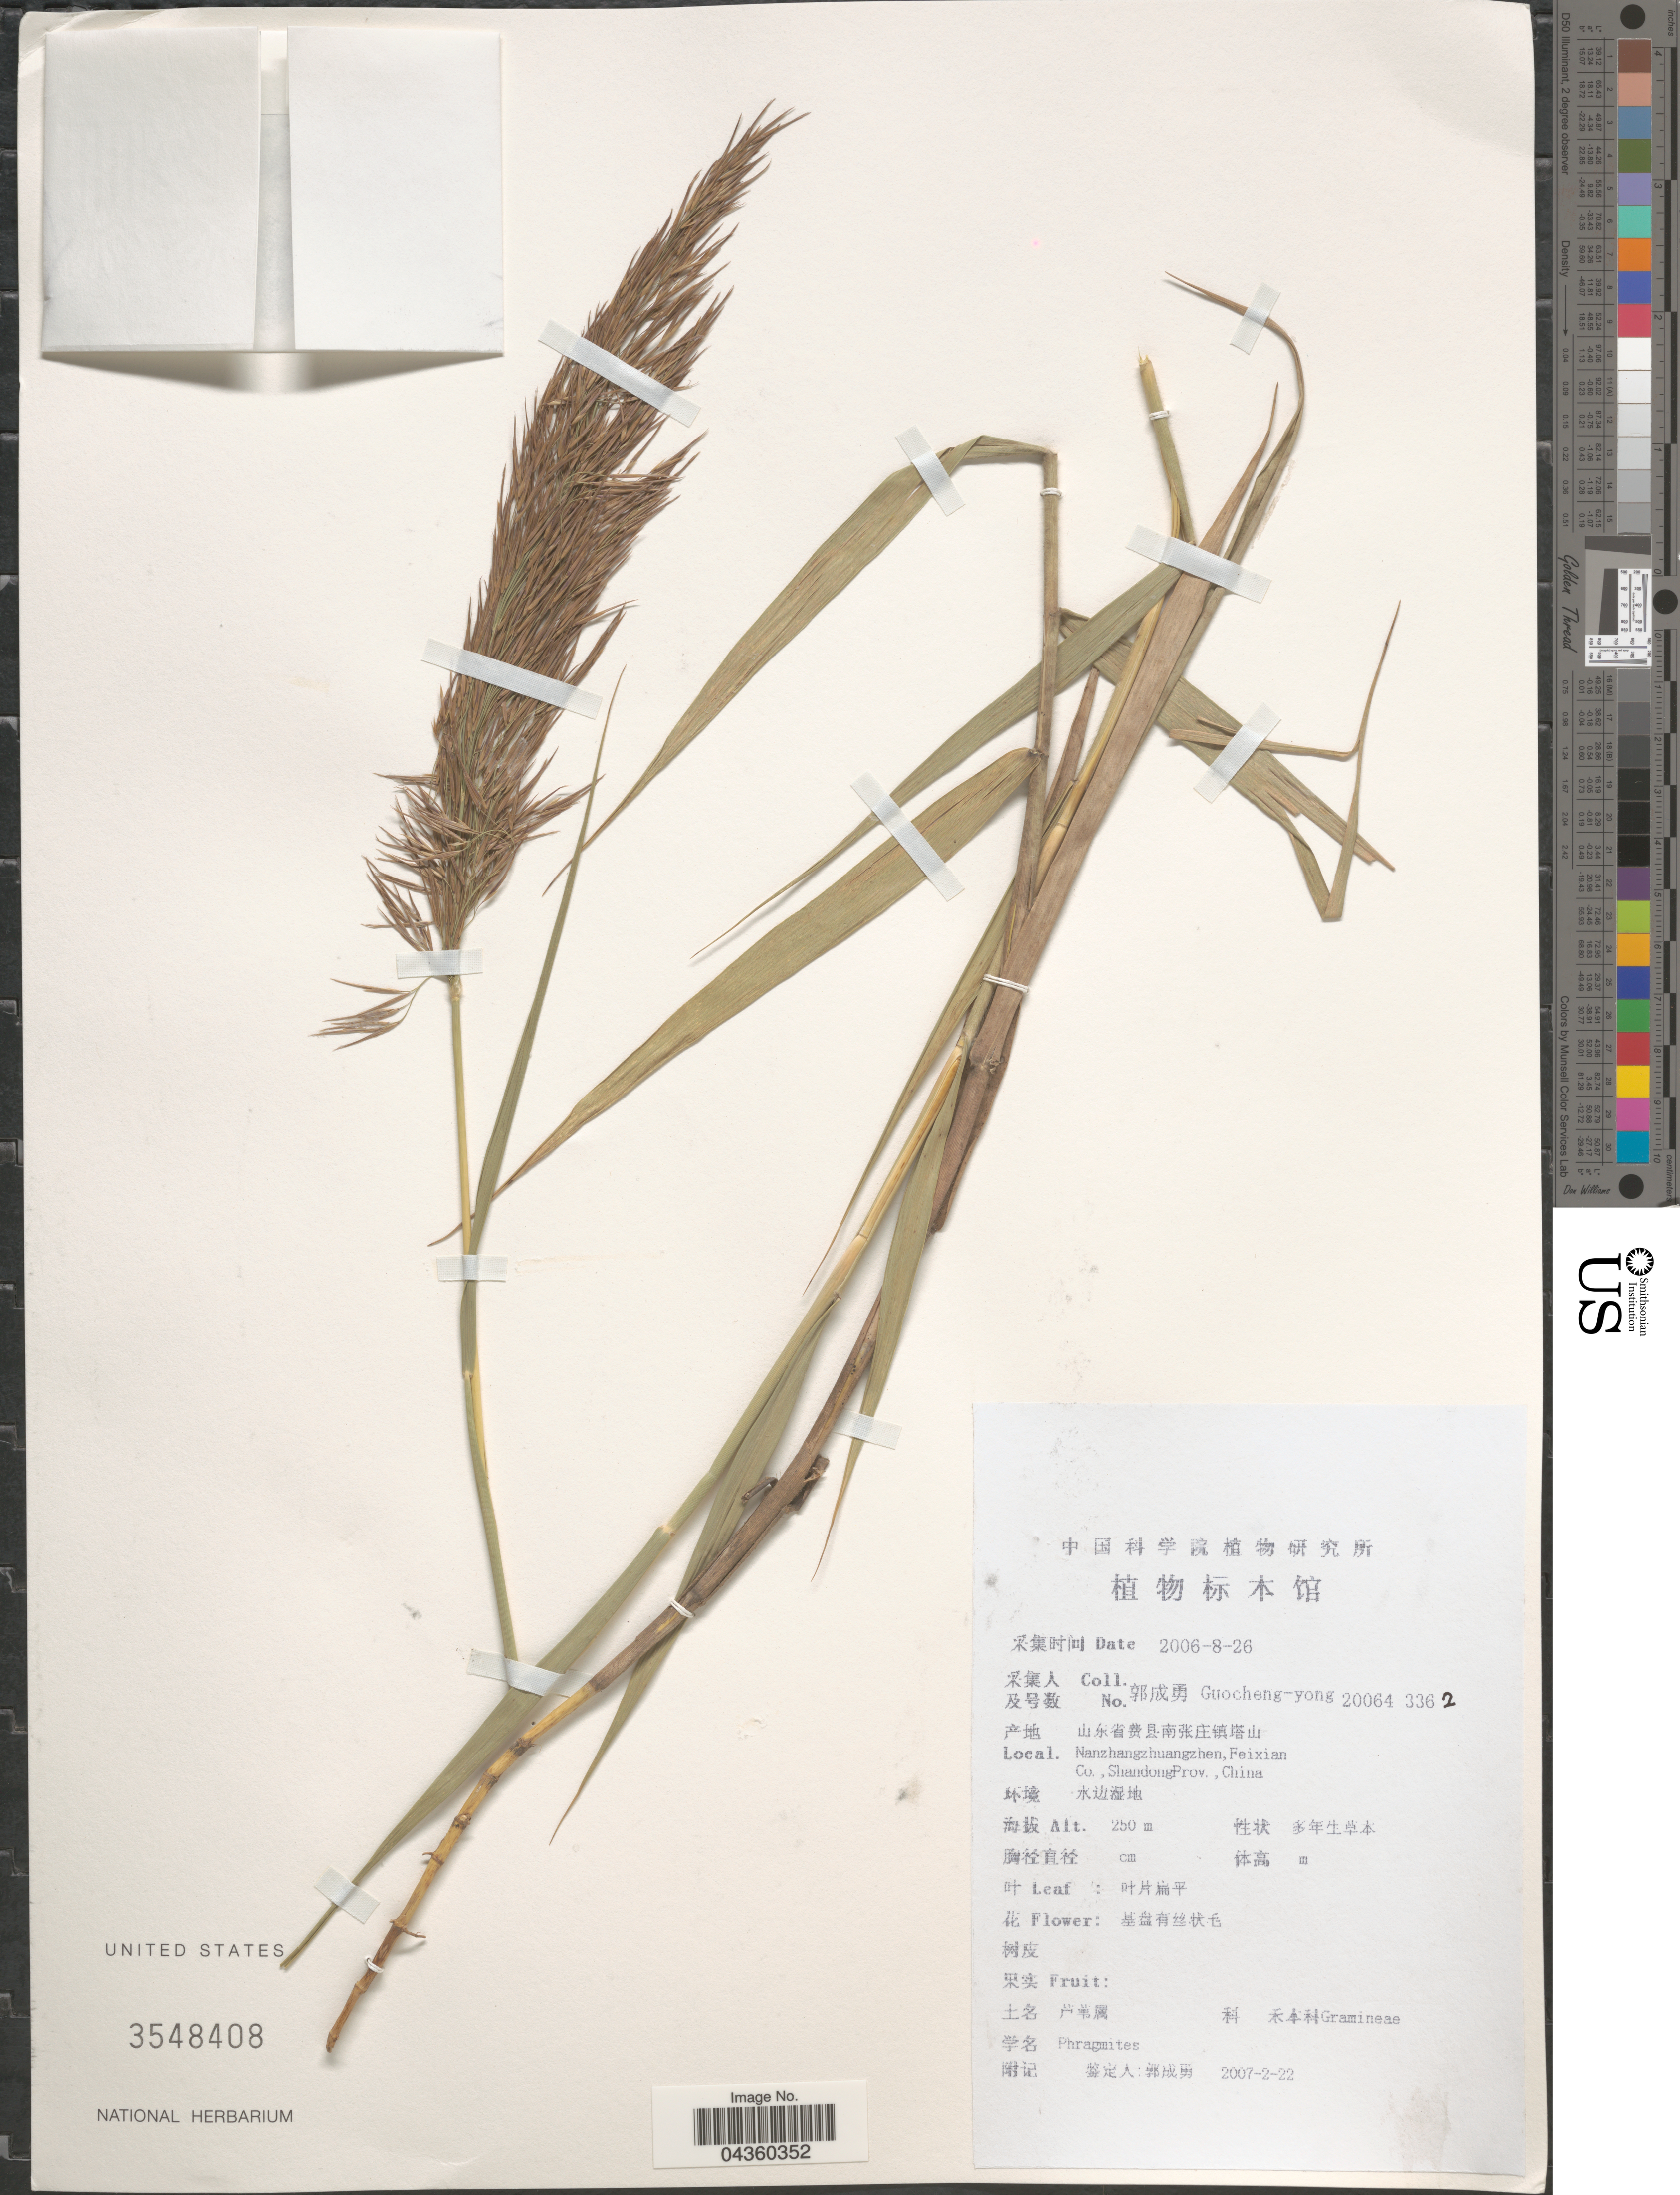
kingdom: Plantae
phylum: Tracheophyta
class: Liliopsida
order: Poales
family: Poaceae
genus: Phragmites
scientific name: Phragmites sp.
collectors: Guo cheng-yong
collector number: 200643362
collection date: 2006-08-26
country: China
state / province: Shandong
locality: Nanzhangzhuangzhen, Feixian Co. , ShandongProv.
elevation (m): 250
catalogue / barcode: US 3548408